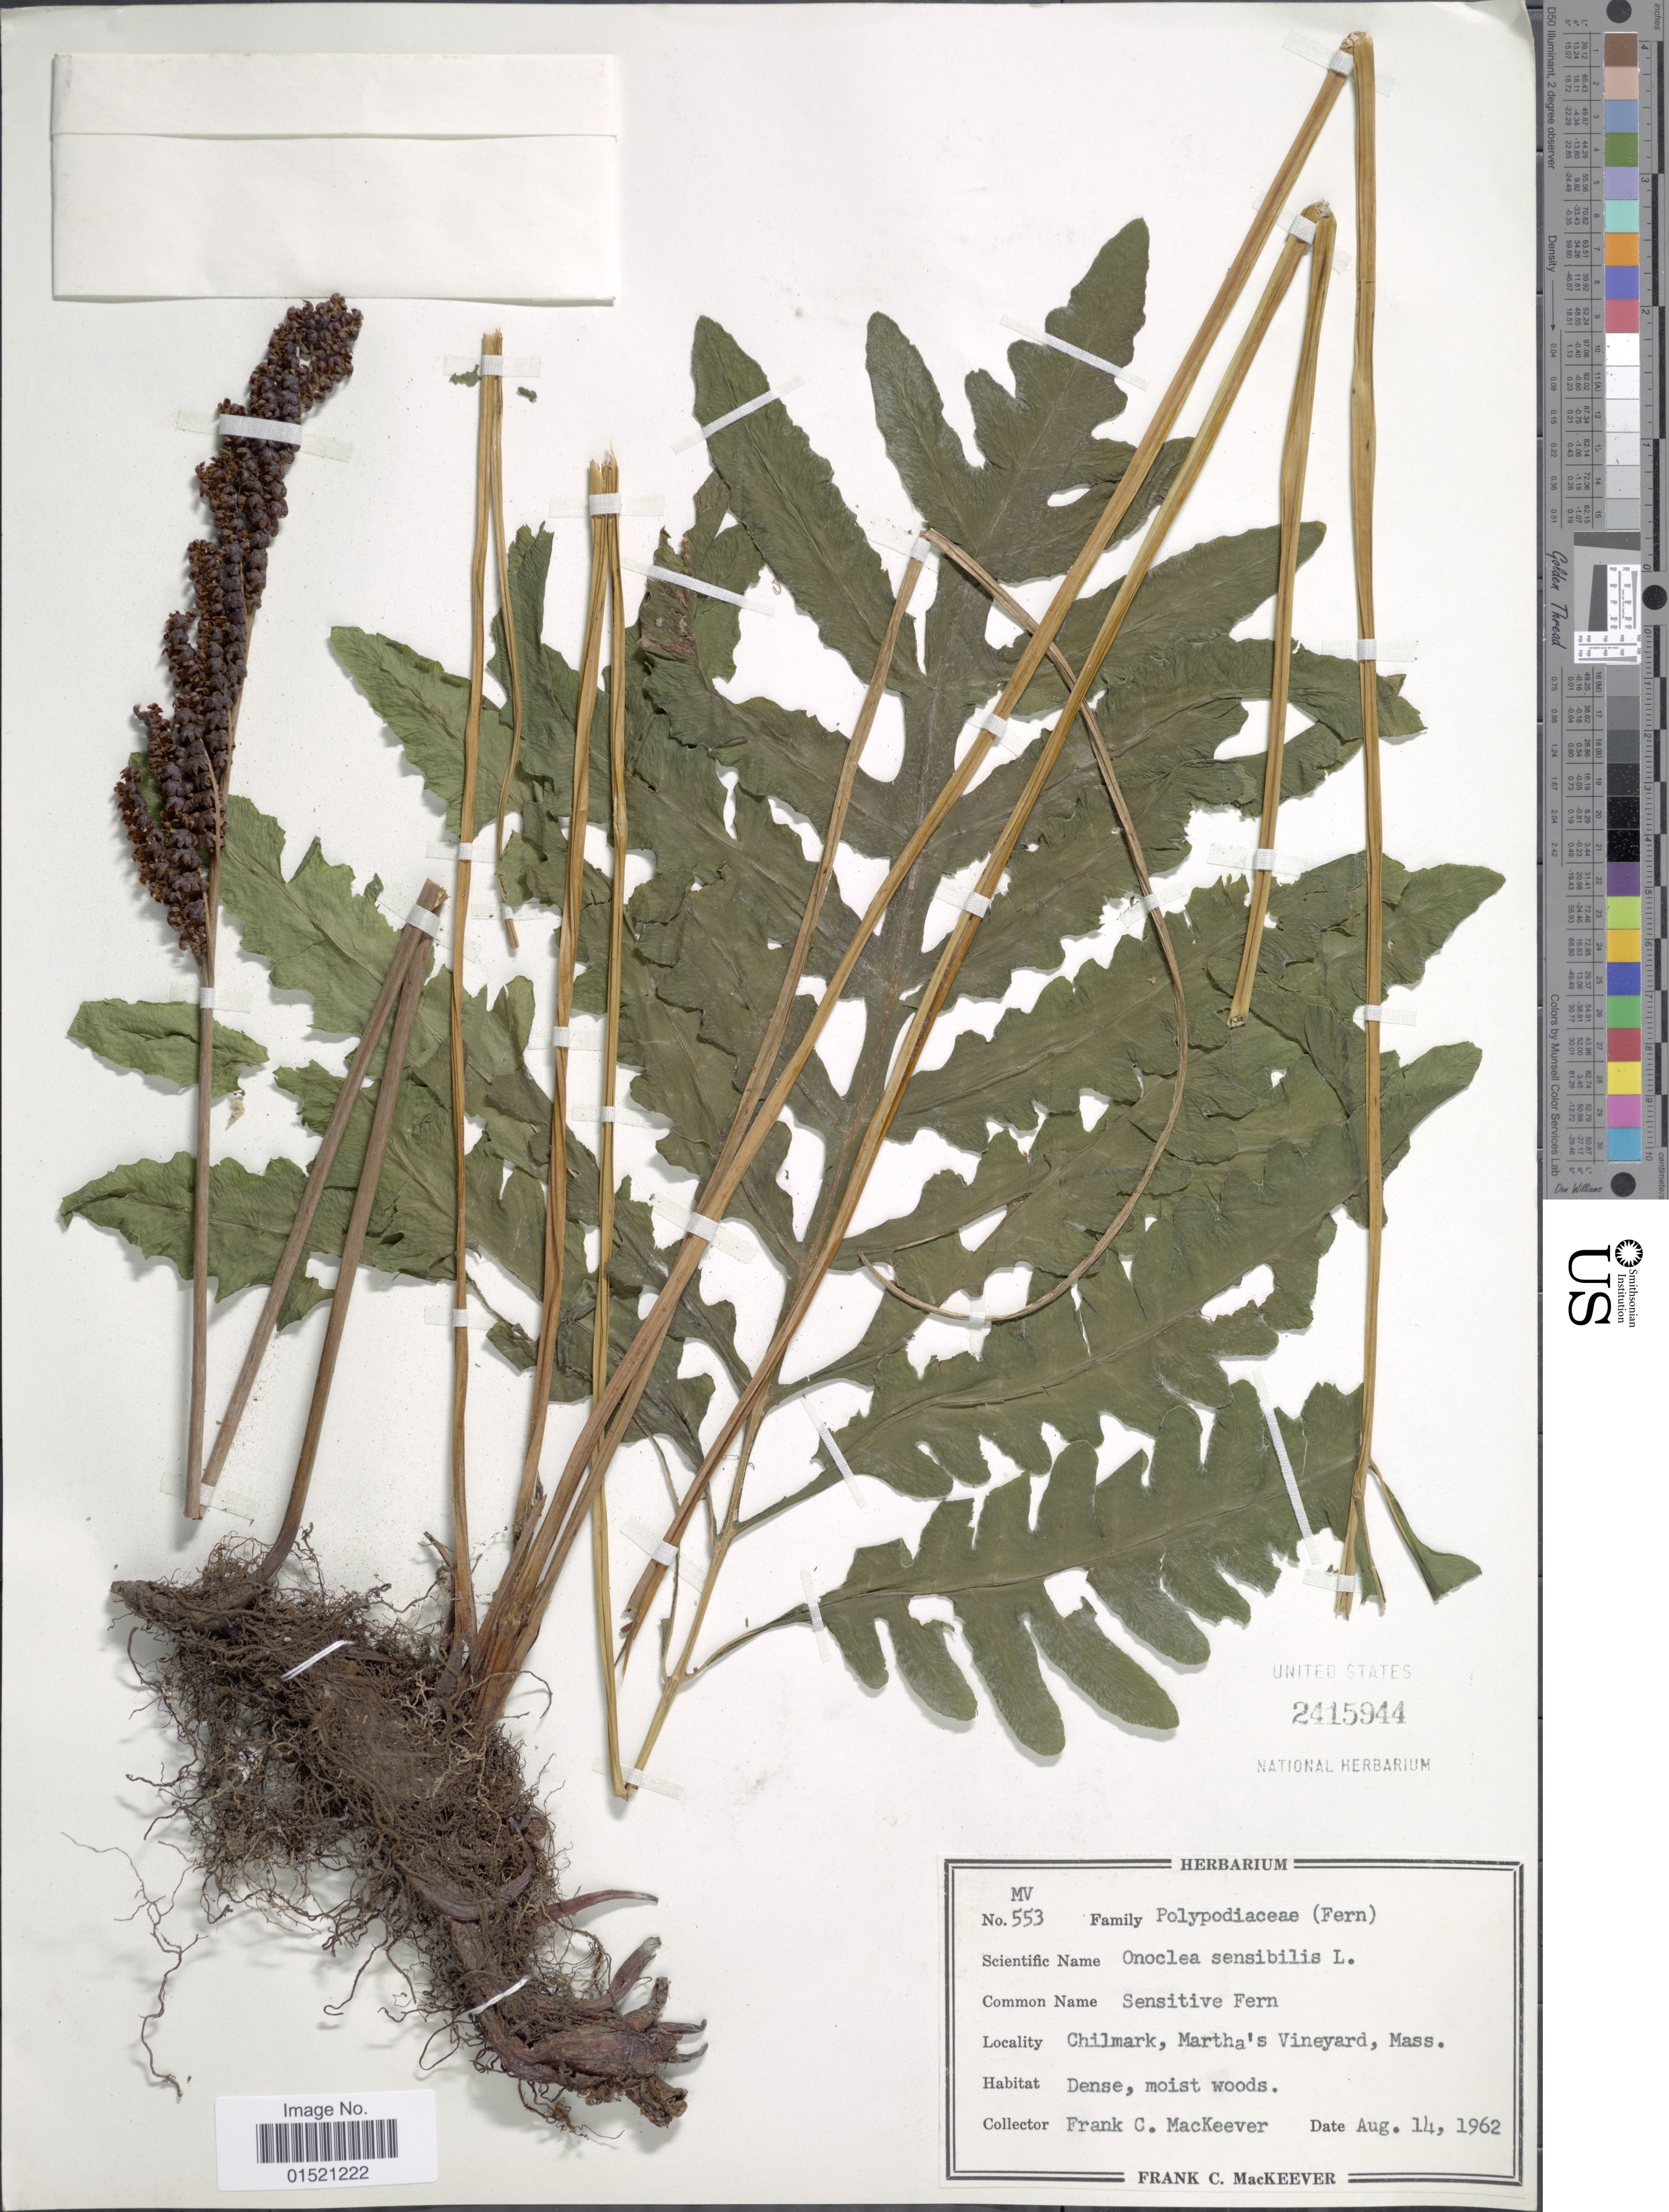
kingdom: Plantae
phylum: Tracheophyta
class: Polypodiopsida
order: Polypodiales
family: Onocleaceae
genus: Onoclea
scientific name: Onoclea sensibilis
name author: L.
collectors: F. C. MacKeever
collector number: MV 553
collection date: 1962-08-14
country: United States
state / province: Massachusetts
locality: Chilmark, Martha's Vineyard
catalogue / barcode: US 2415944